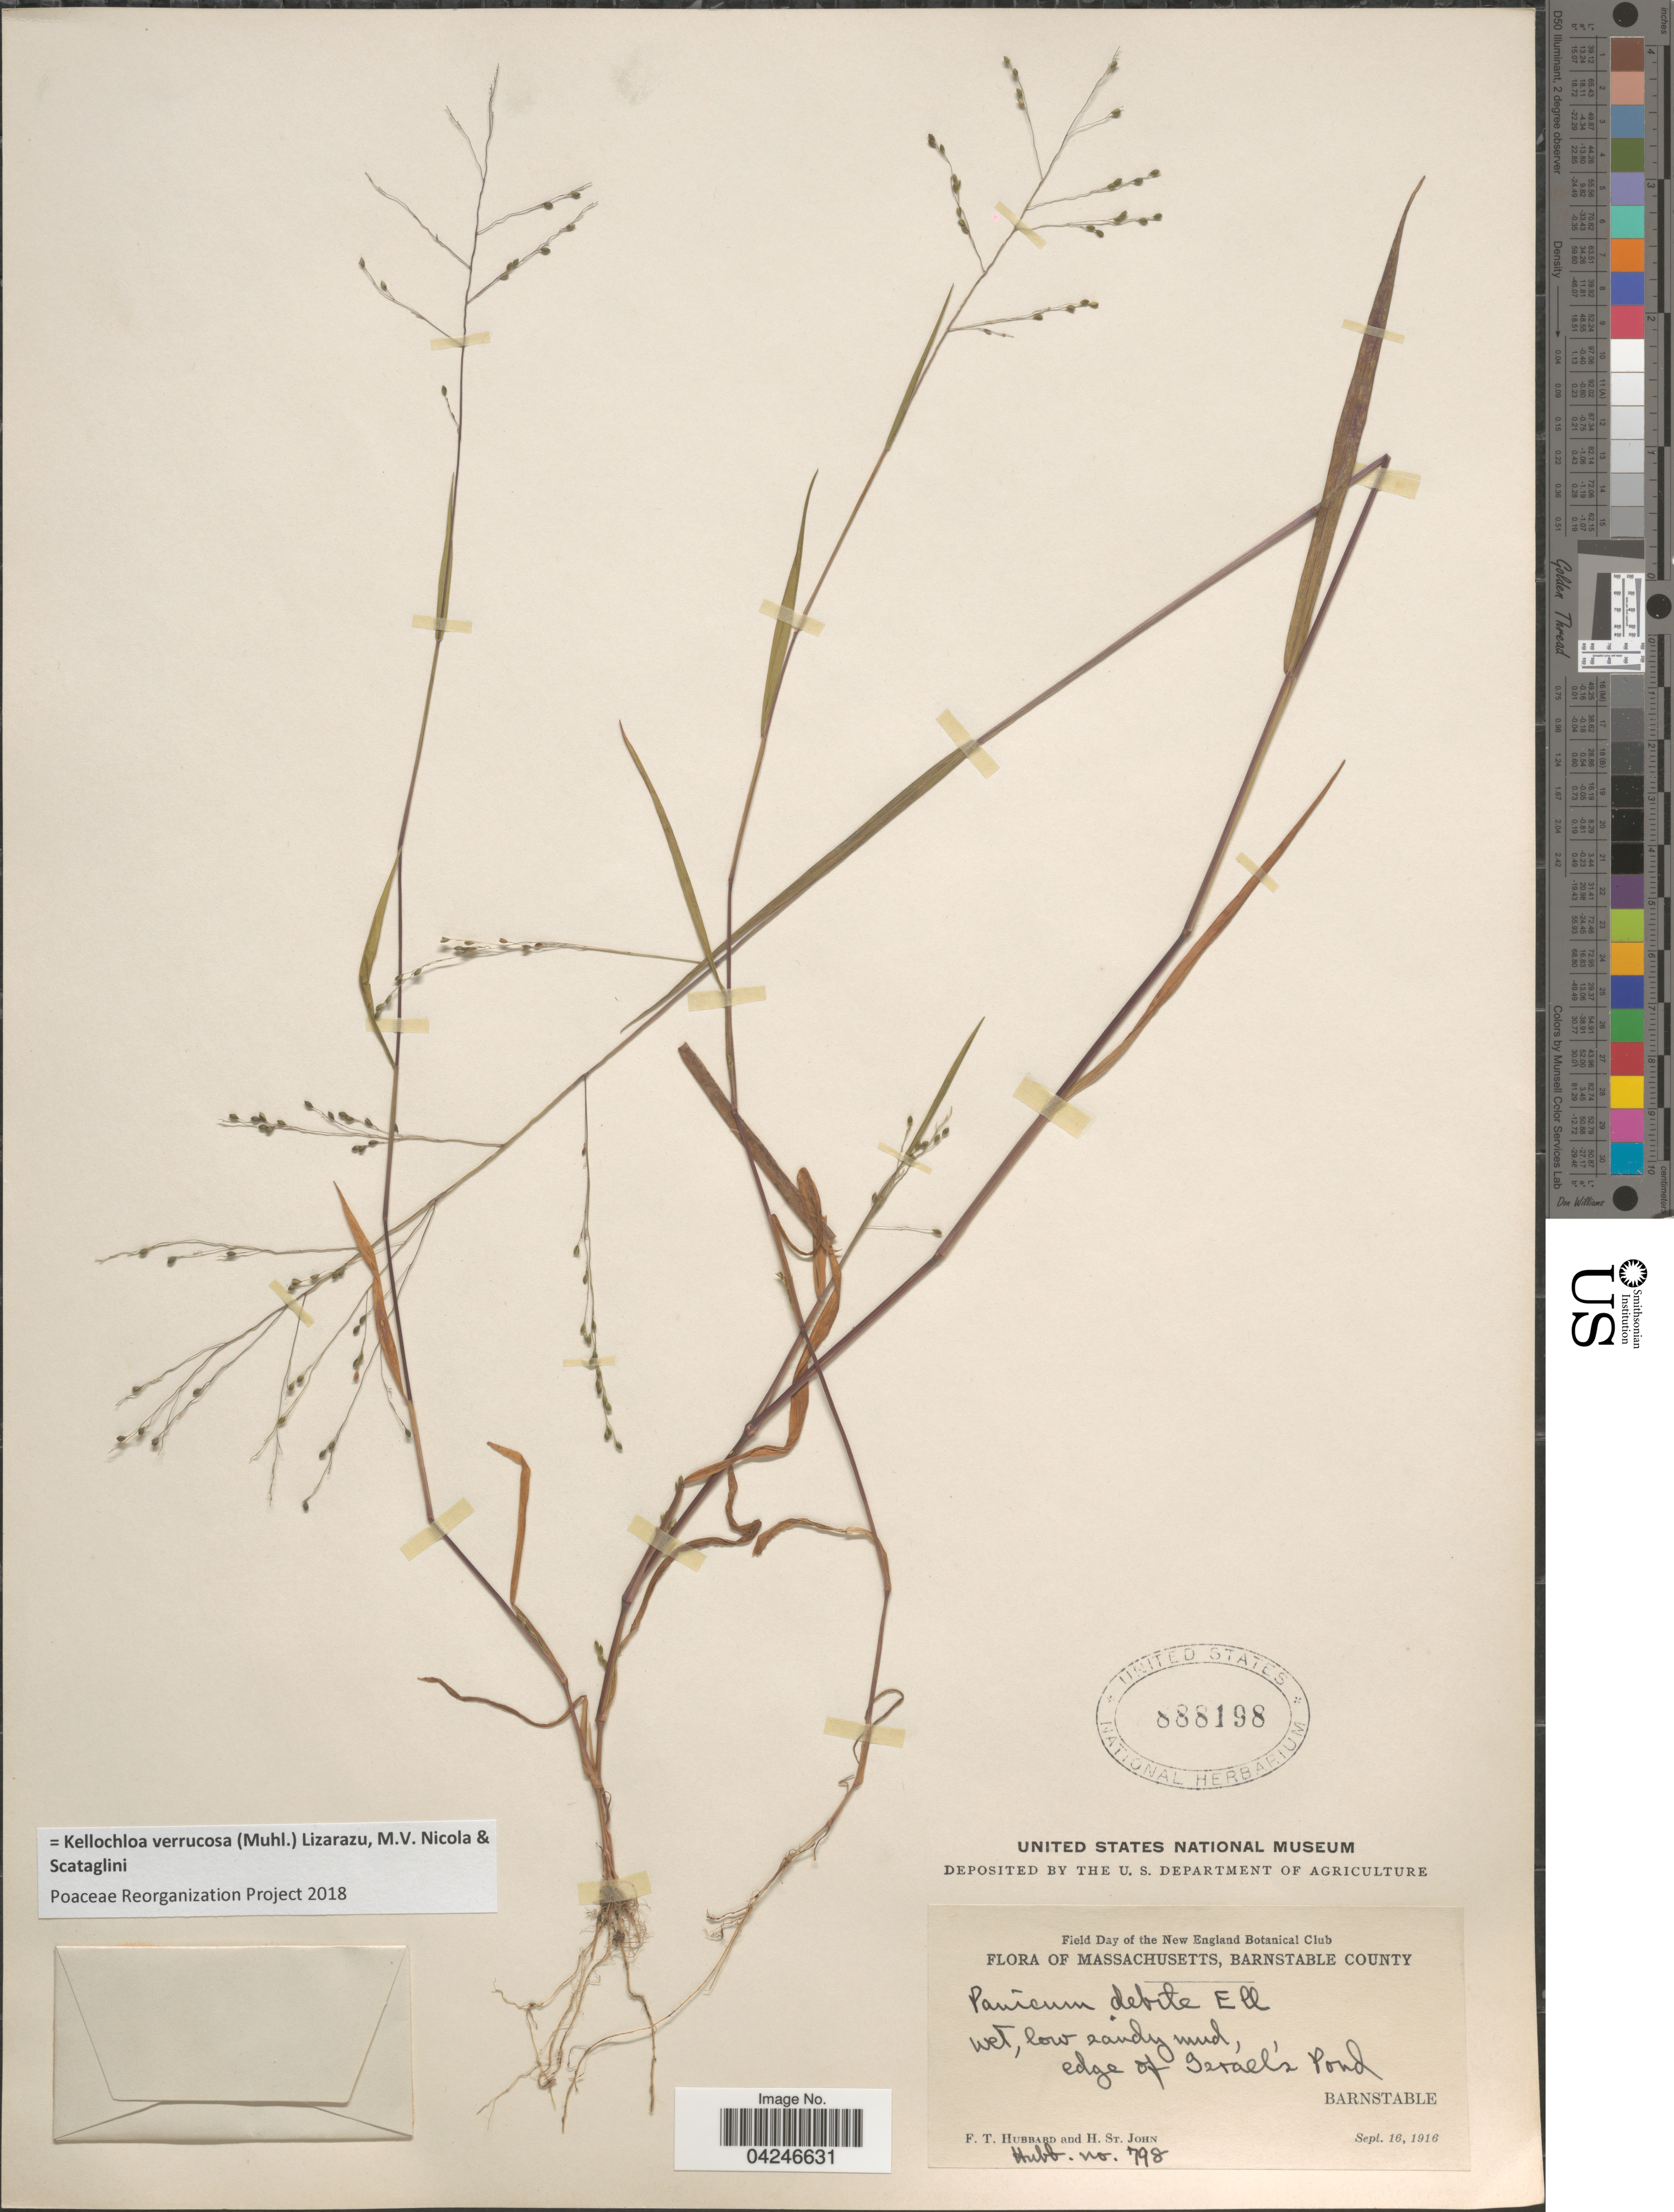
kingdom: Plantae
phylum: Tracheophyta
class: Liliopsida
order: Poales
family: Poaceae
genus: Kellochloa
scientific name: Kellochloa verrucosa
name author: (Muhl.) Lizarazu et al.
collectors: F. T. Hubbard & H. St. John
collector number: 798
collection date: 1916-09-16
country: United States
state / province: Massachusetts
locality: Barnstable County. Edge of Israel's Pond. Barnstable.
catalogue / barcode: US 888198